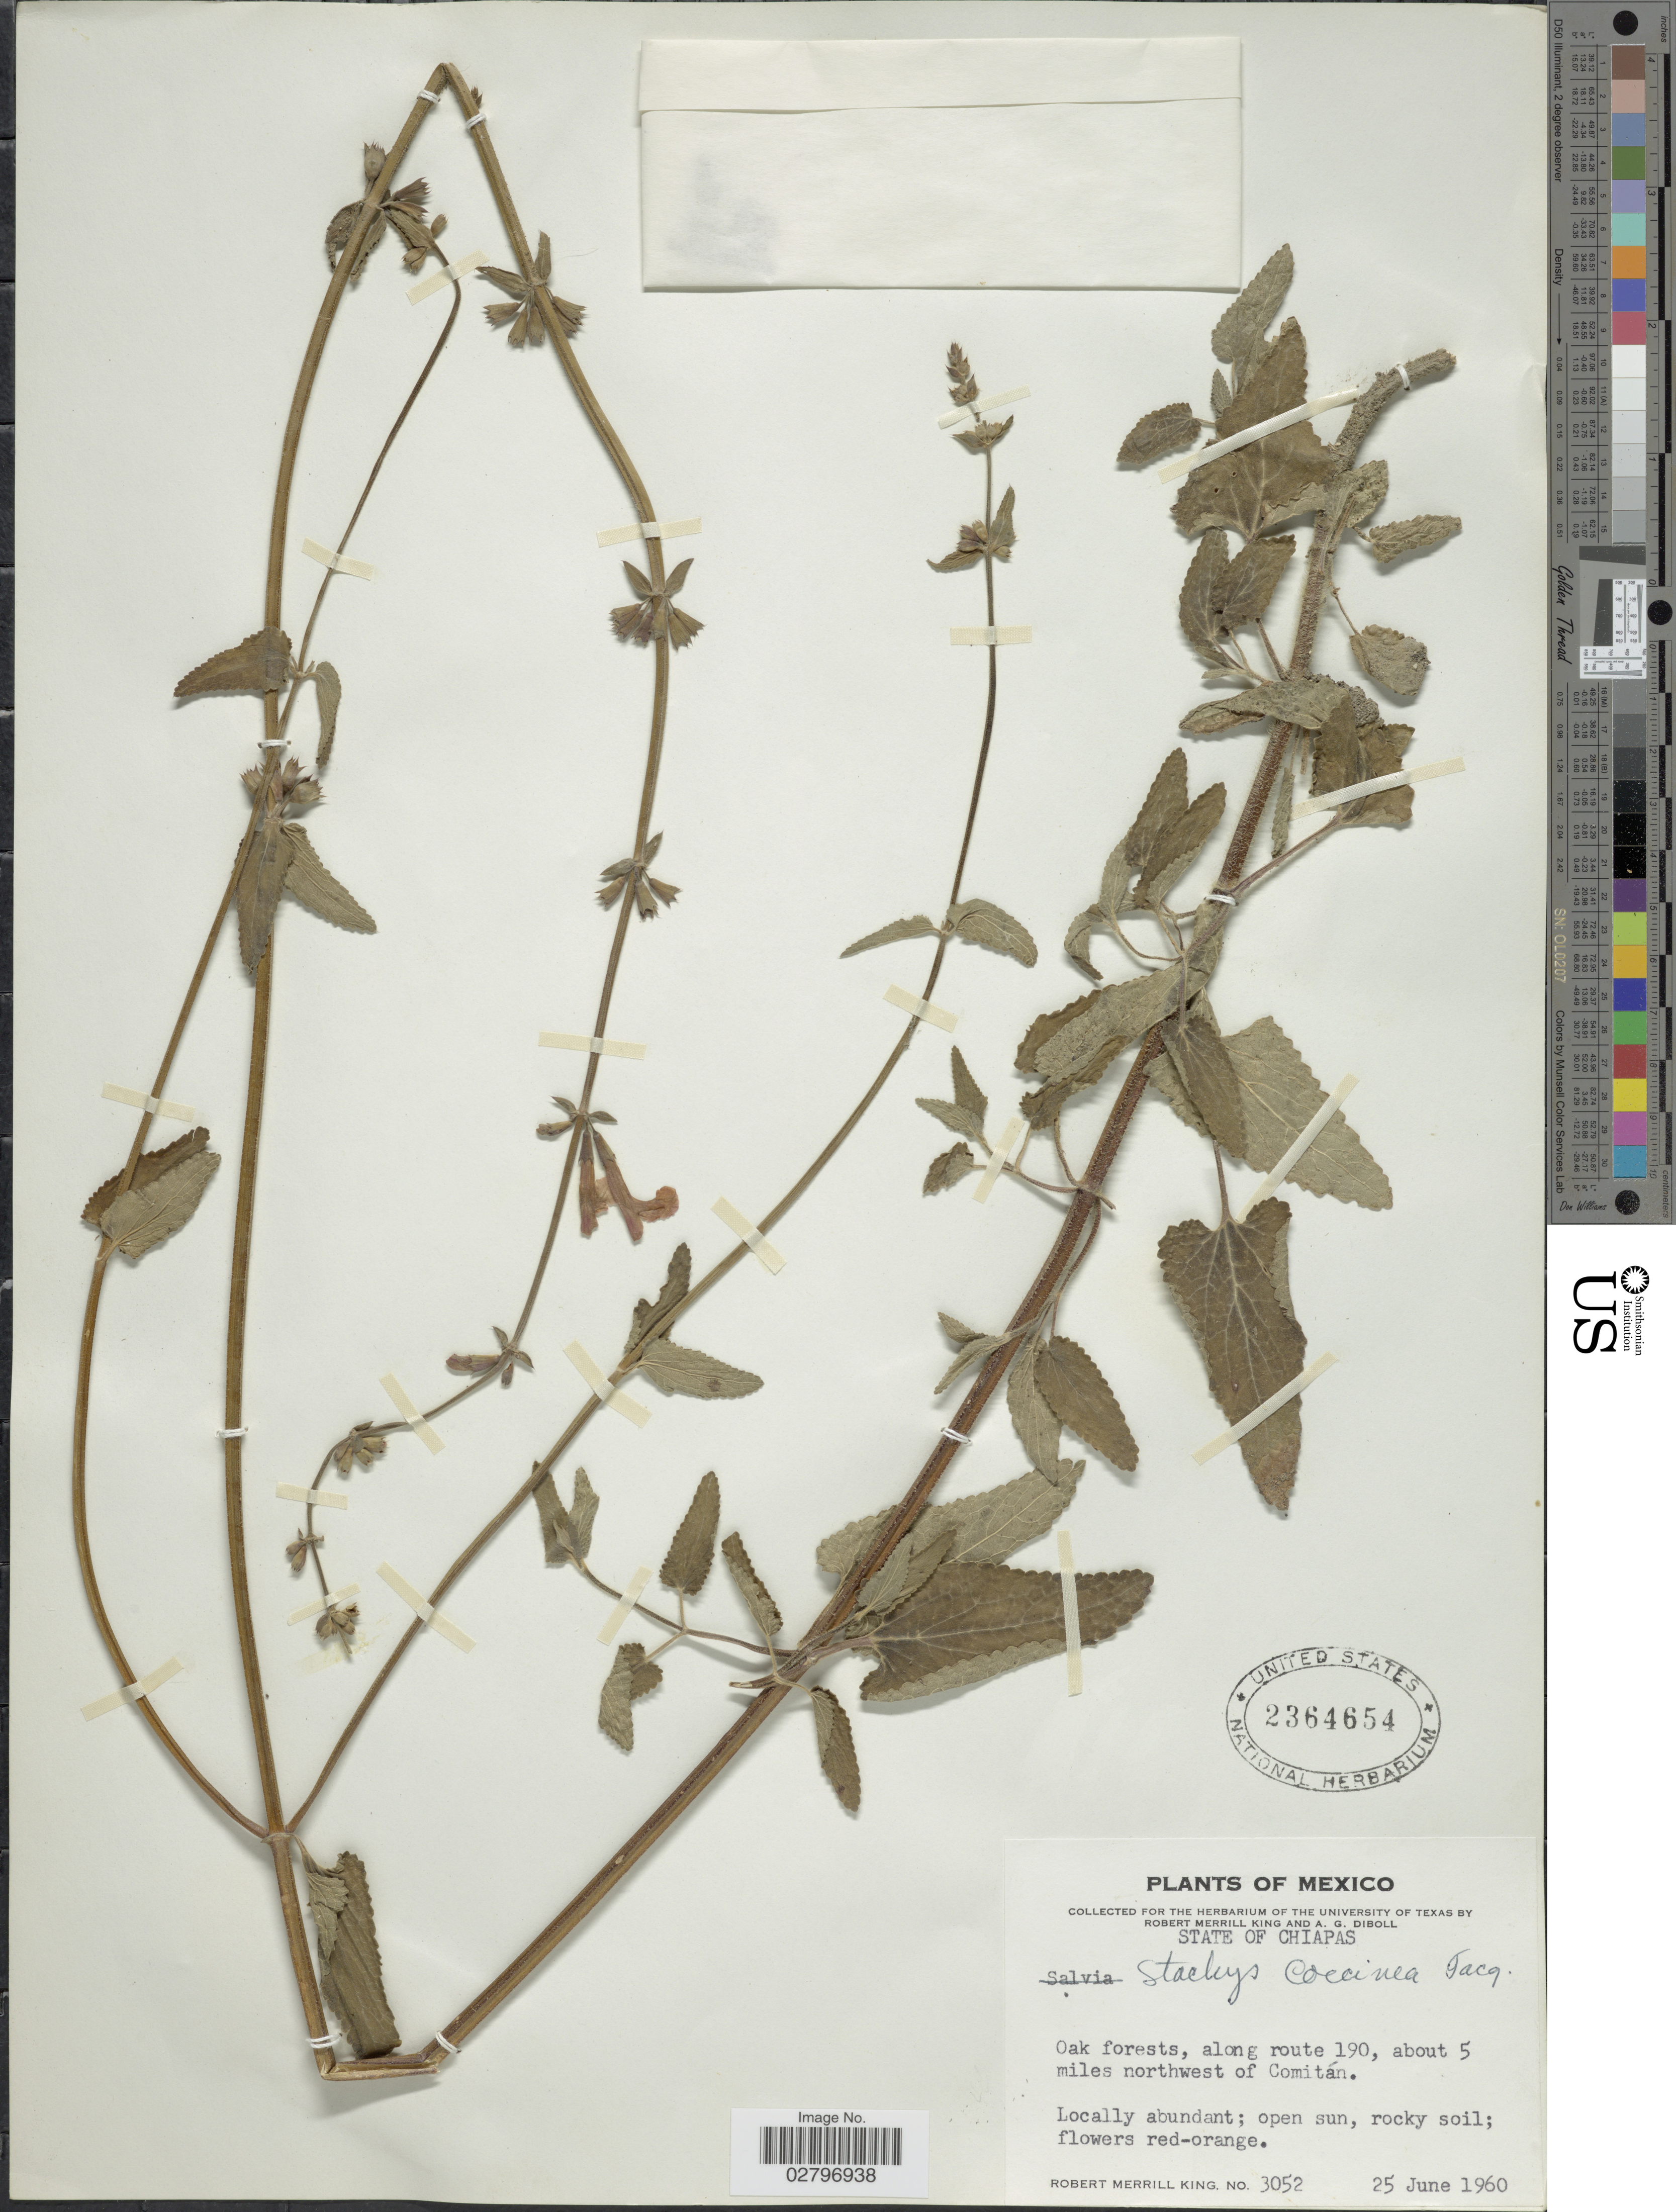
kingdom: Plantae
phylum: Tracheophyta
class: Magnoliopsida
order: Lamiales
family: Lamiaceae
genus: Stachys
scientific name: Stachys coccinea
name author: Ortega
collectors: R. M. King & A. Diboll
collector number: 3052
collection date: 1960-06-25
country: Mexico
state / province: Chiapas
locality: State of Chiapas, Oak forests, along route 190, about 5 miles northwest of Comitán.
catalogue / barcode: US 2364654